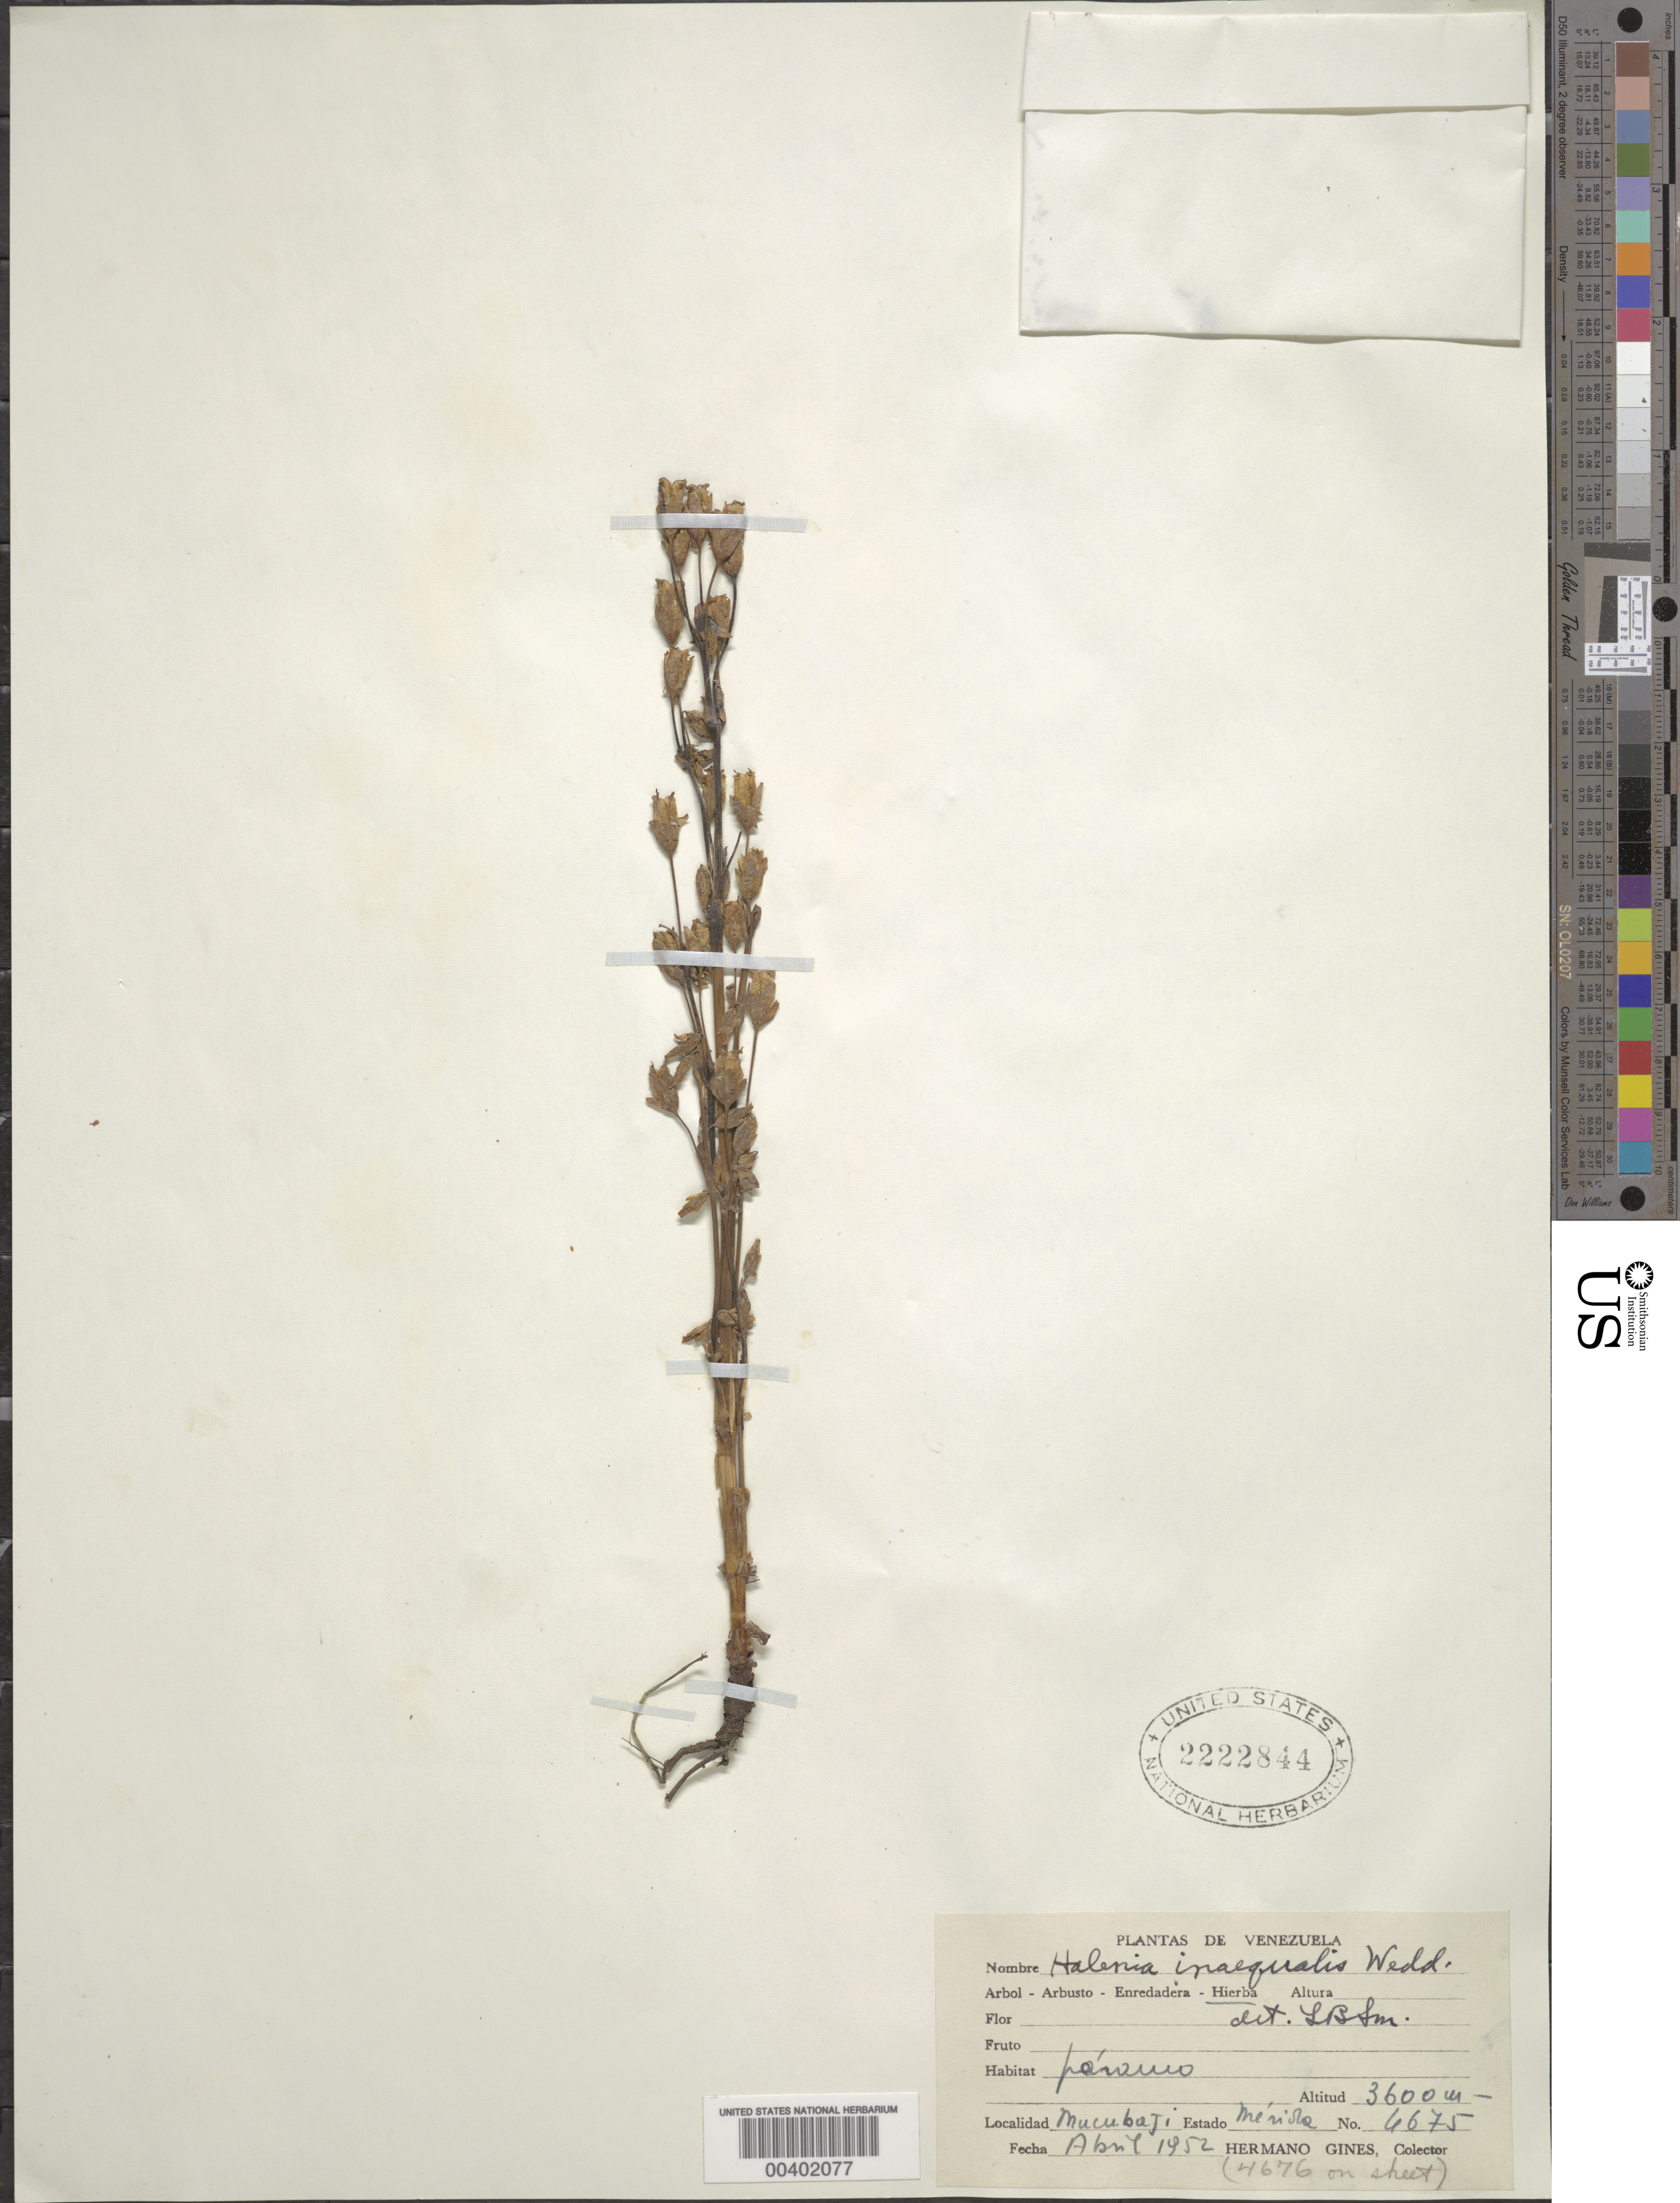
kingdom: Plantae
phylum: Tracheophyta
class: Magnoliopsida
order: Gentianales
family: Gentianaceae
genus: Halenia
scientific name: Halenia viridis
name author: (Griseb.) Gilg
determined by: Smith, Alan R., (UC)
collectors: Bro. Gines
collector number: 6675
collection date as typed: Apr 1952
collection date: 1952-04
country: Venezuela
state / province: Mérida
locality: Mucubaji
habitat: Paramero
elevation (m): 3600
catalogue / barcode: US 2222844